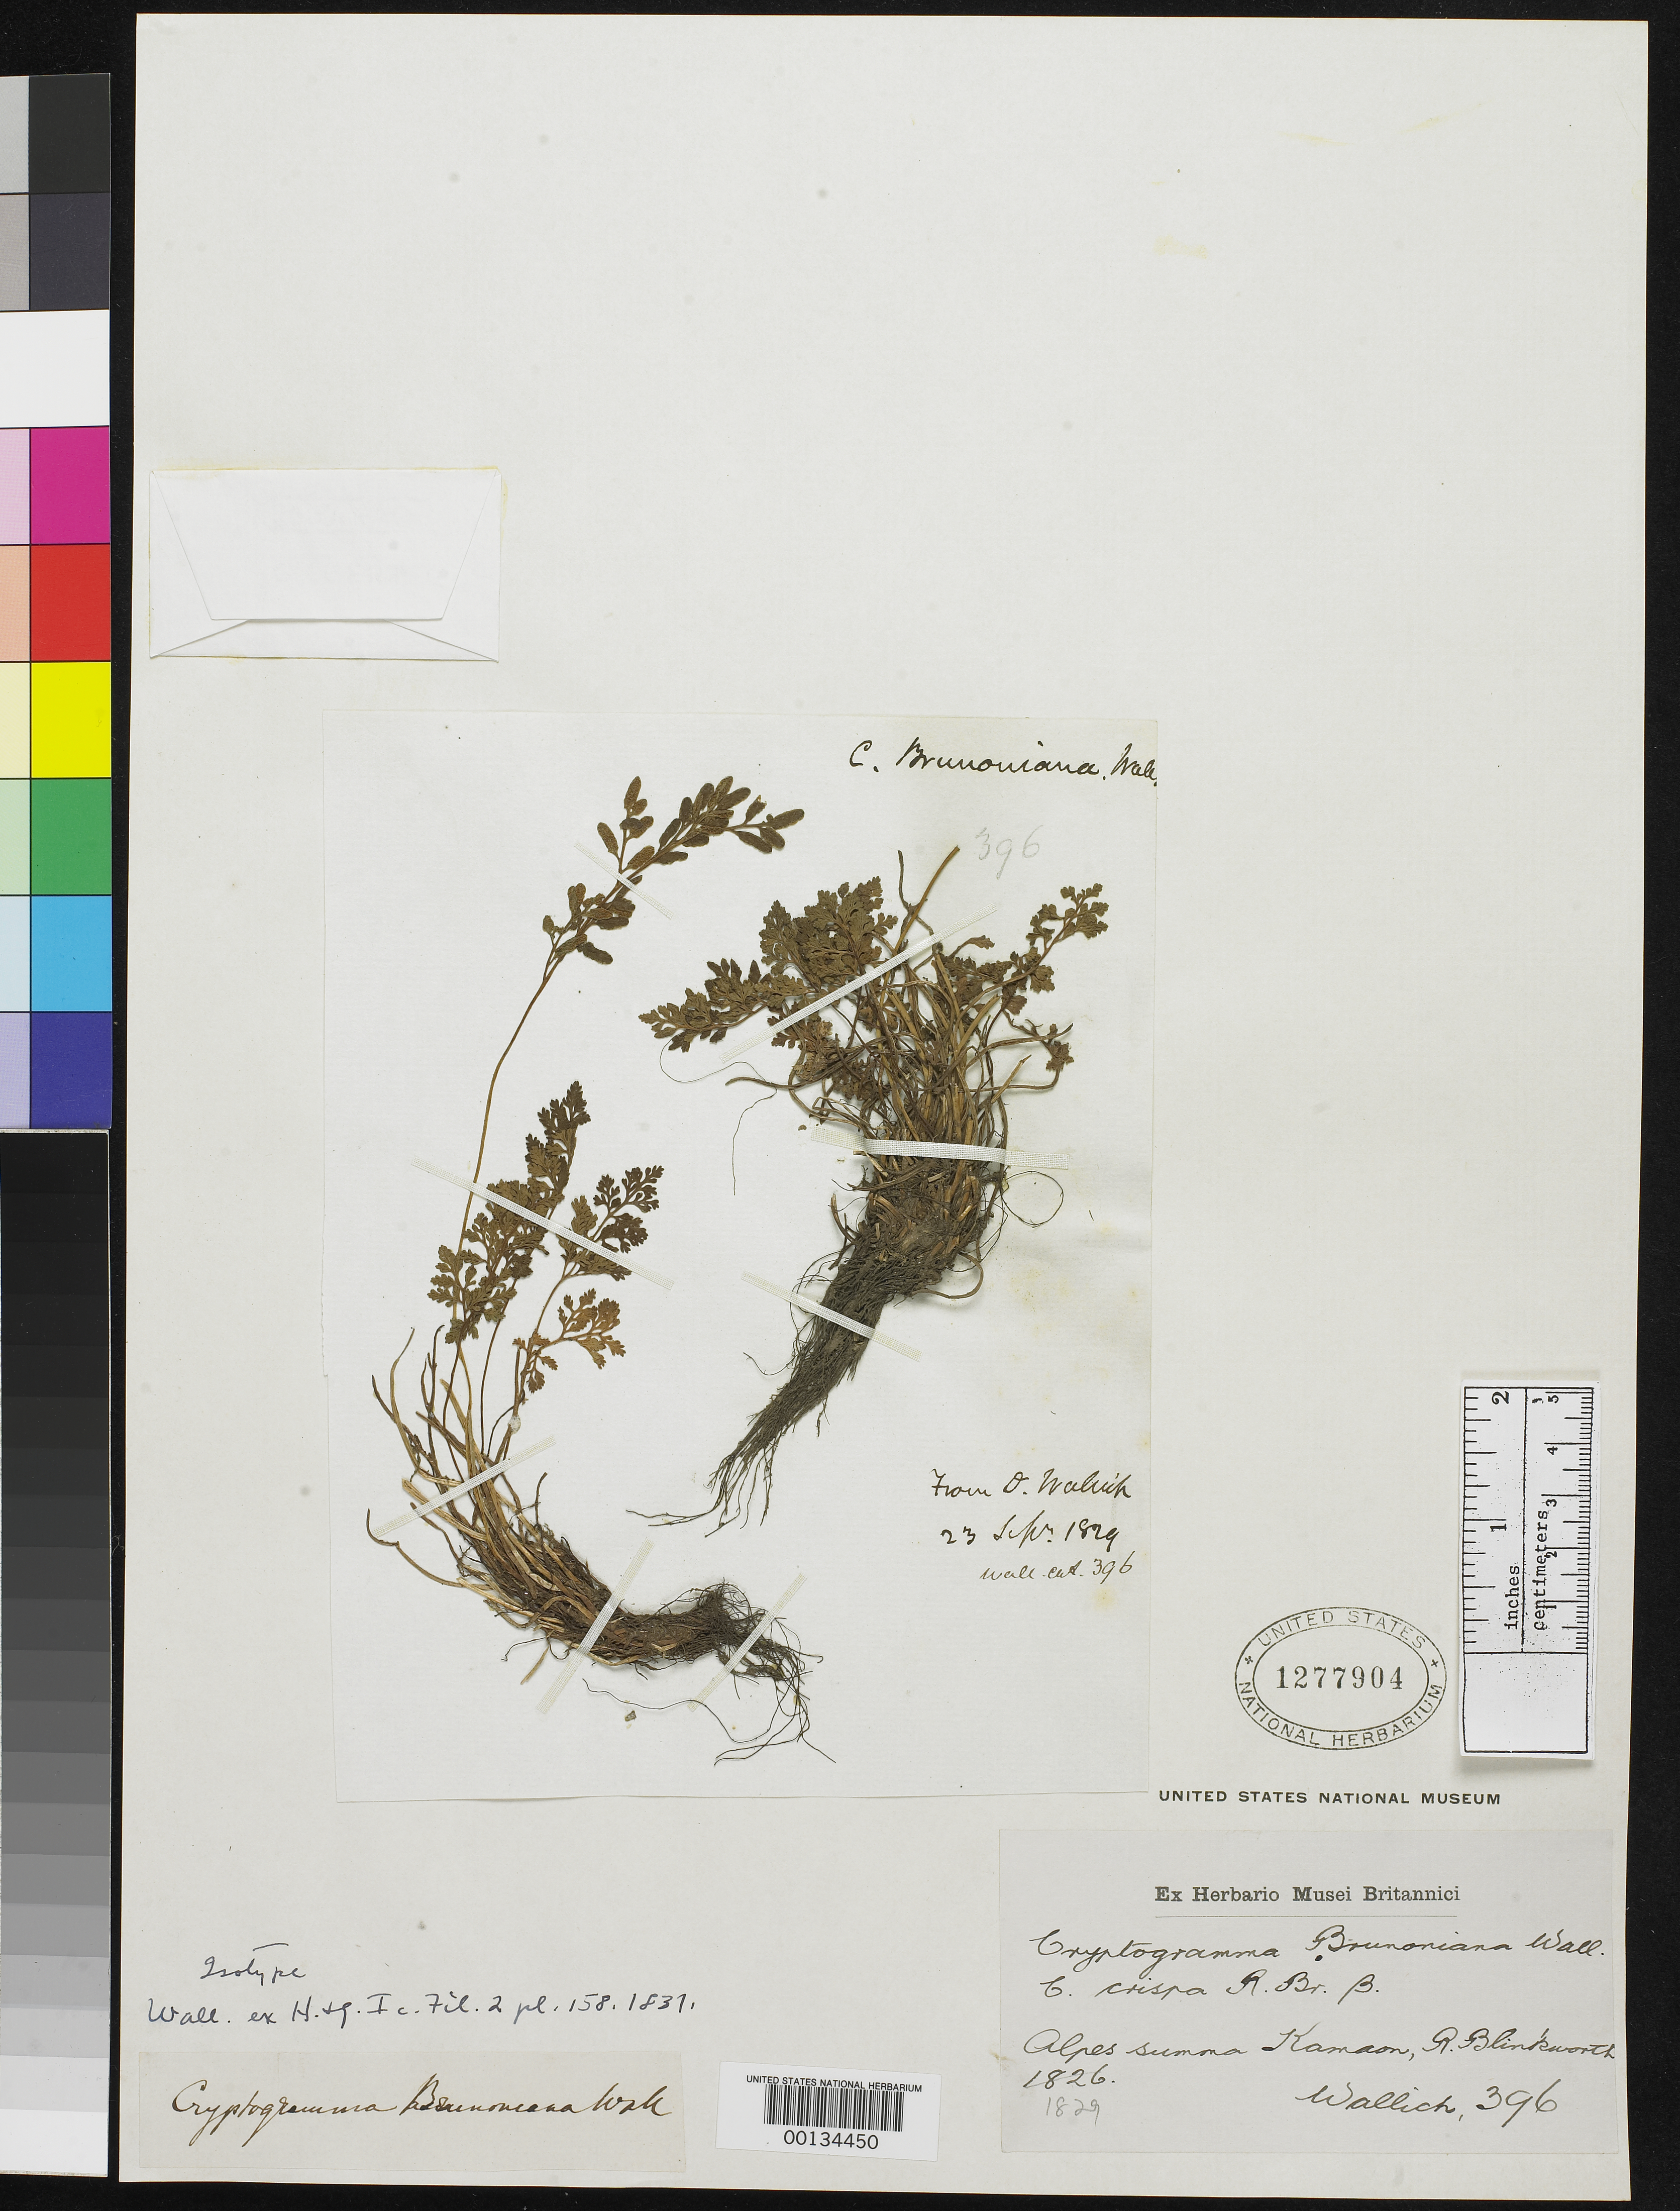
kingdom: Plantae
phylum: Tracheophyta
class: Polypodiopsida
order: Polypodiales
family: Pteridaceae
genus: Cryptogramma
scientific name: Cryptogramma brunoniana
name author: Wall. ex Hook. & Grev.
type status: Type Collection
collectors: N. Wallich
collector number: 396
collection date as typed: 1826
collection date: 1826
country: India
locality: Alpes summa Kamson. [Mountain top(s) (of) Kamson]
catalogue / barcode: US 1277904